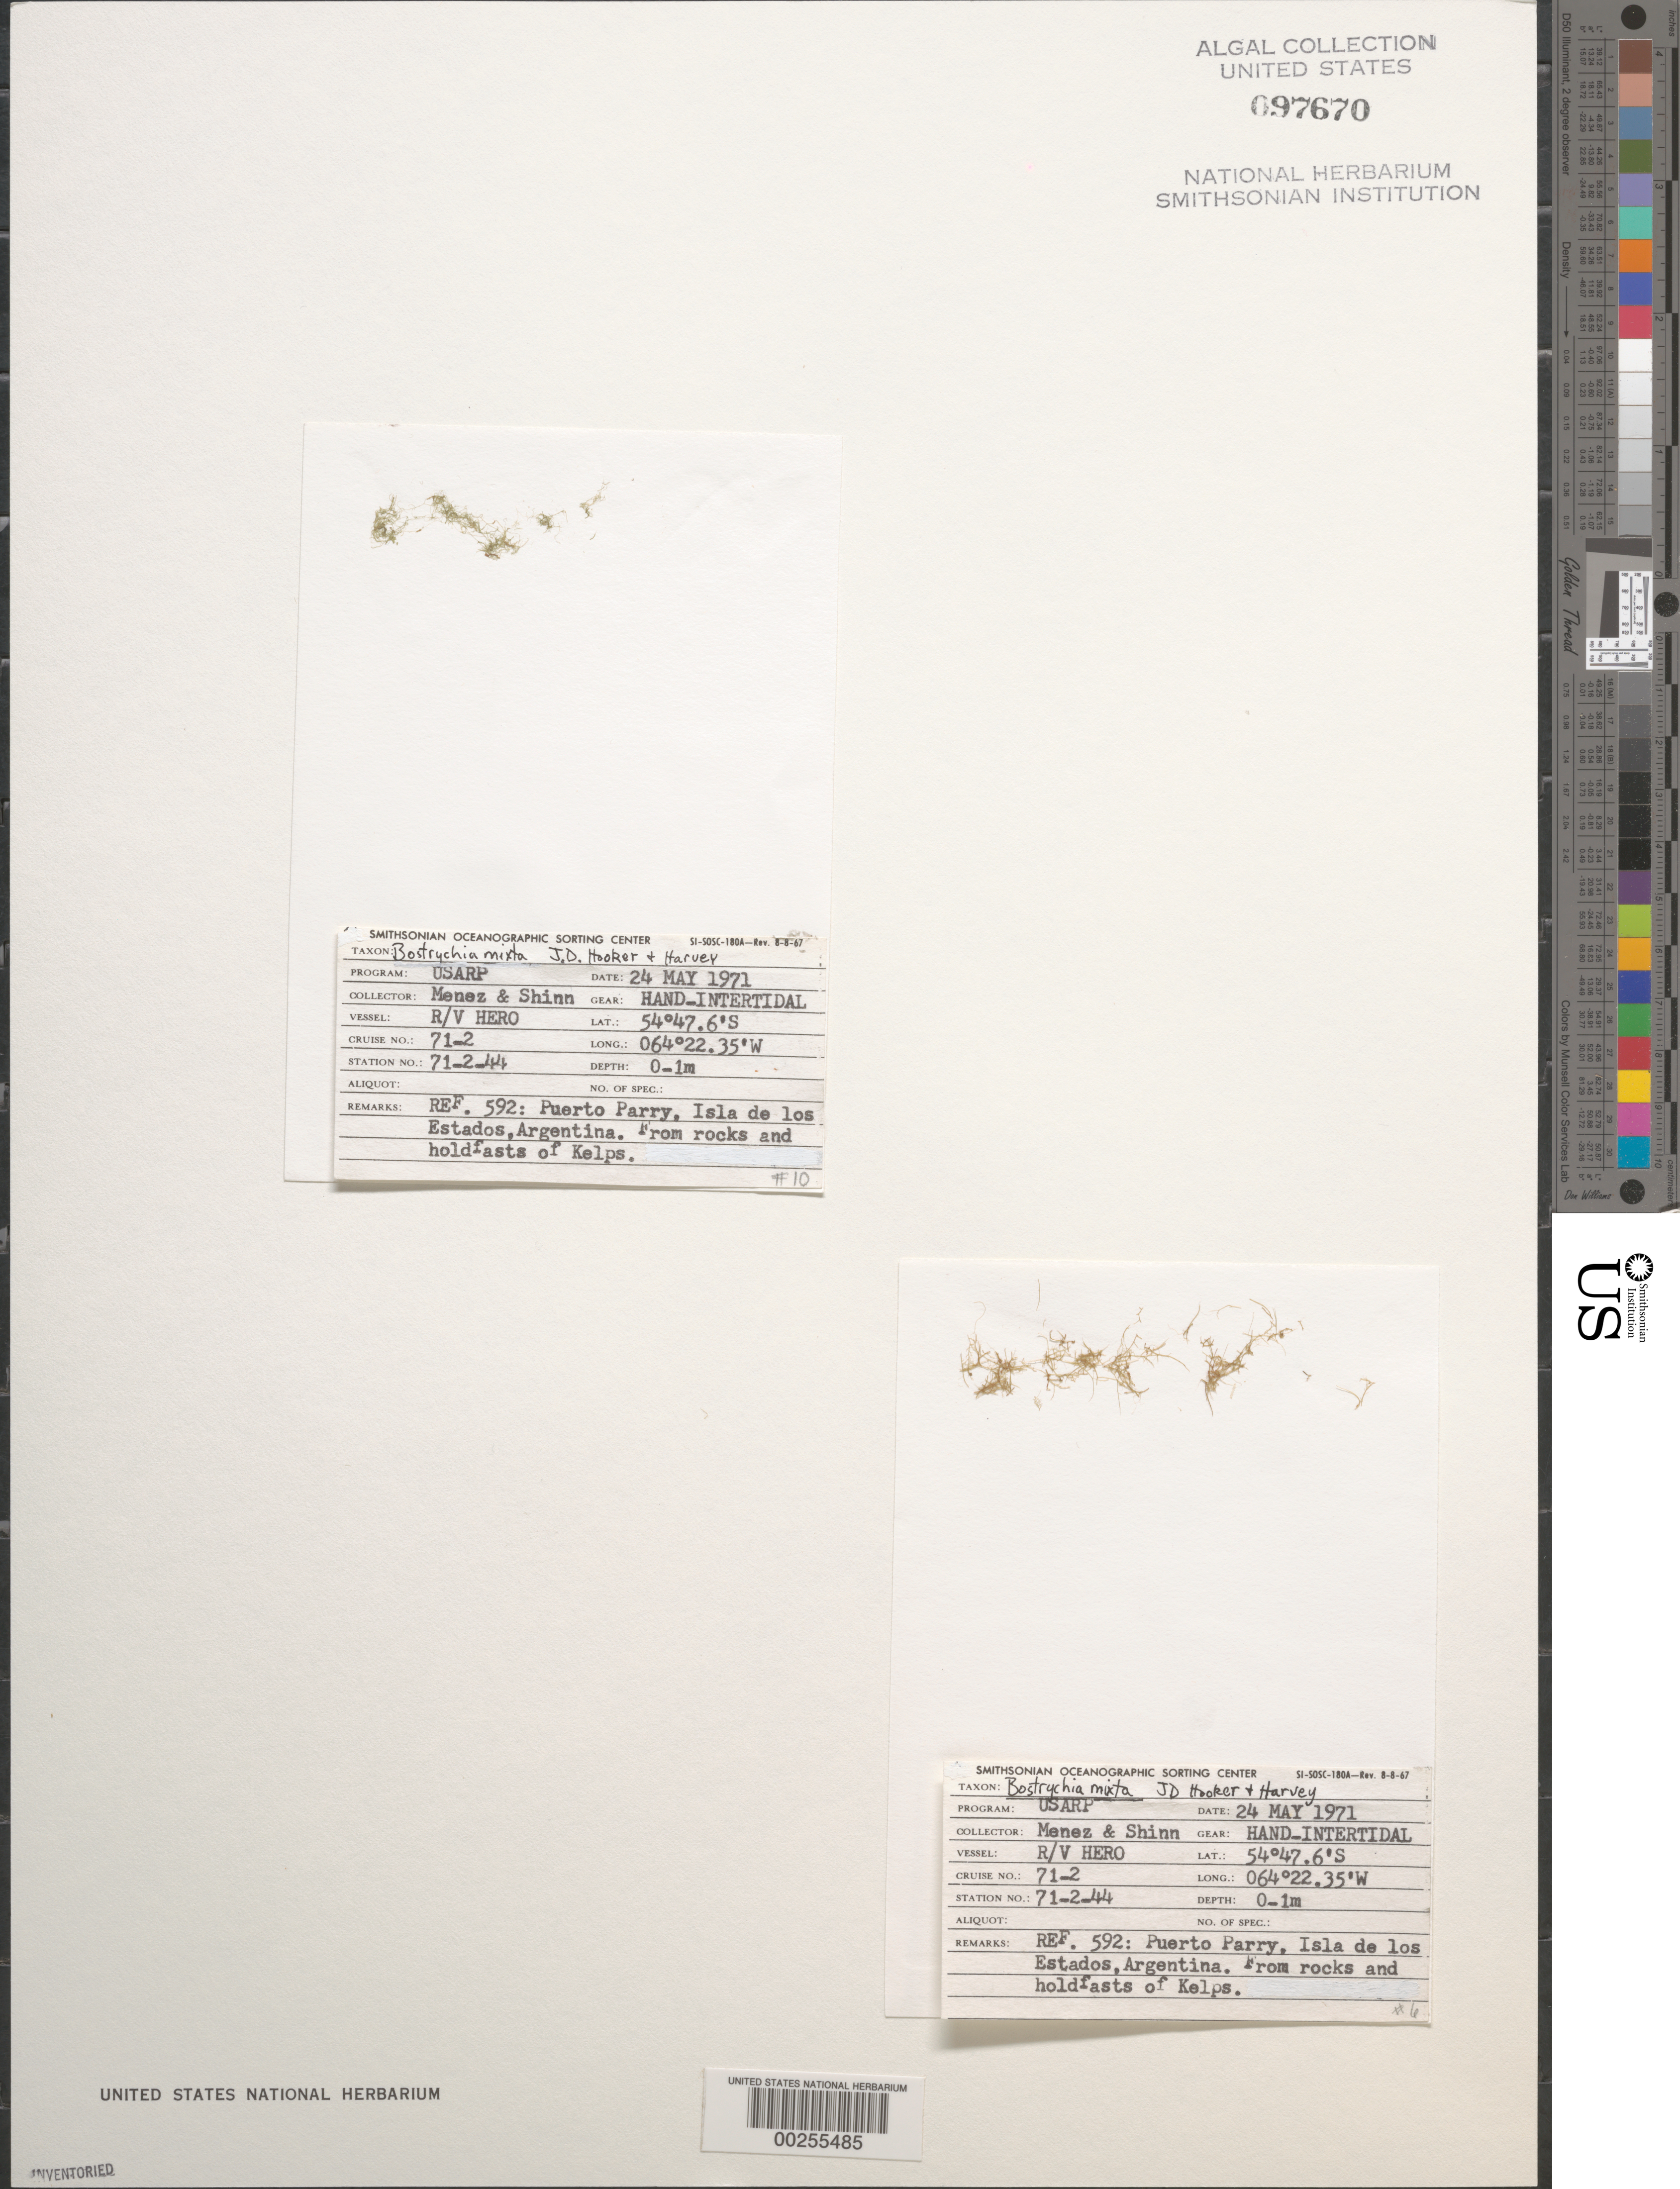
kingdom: Plantae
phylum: Rhodophyta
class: Florideophyceae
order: Ceramiales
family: Rhodomelaceae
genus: Bostrychia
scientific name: Bostrychia intricata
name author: (Bory) Mont.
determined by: Algae name updating Project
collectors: Meñez & -. Shinn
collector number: Station 71-2-44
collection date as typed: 24 May 1971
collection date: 1971-05-24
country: Argentina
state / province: Tierra del Fuego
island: Isla de los Estados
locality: Puerto Parry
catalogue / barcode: US 97670